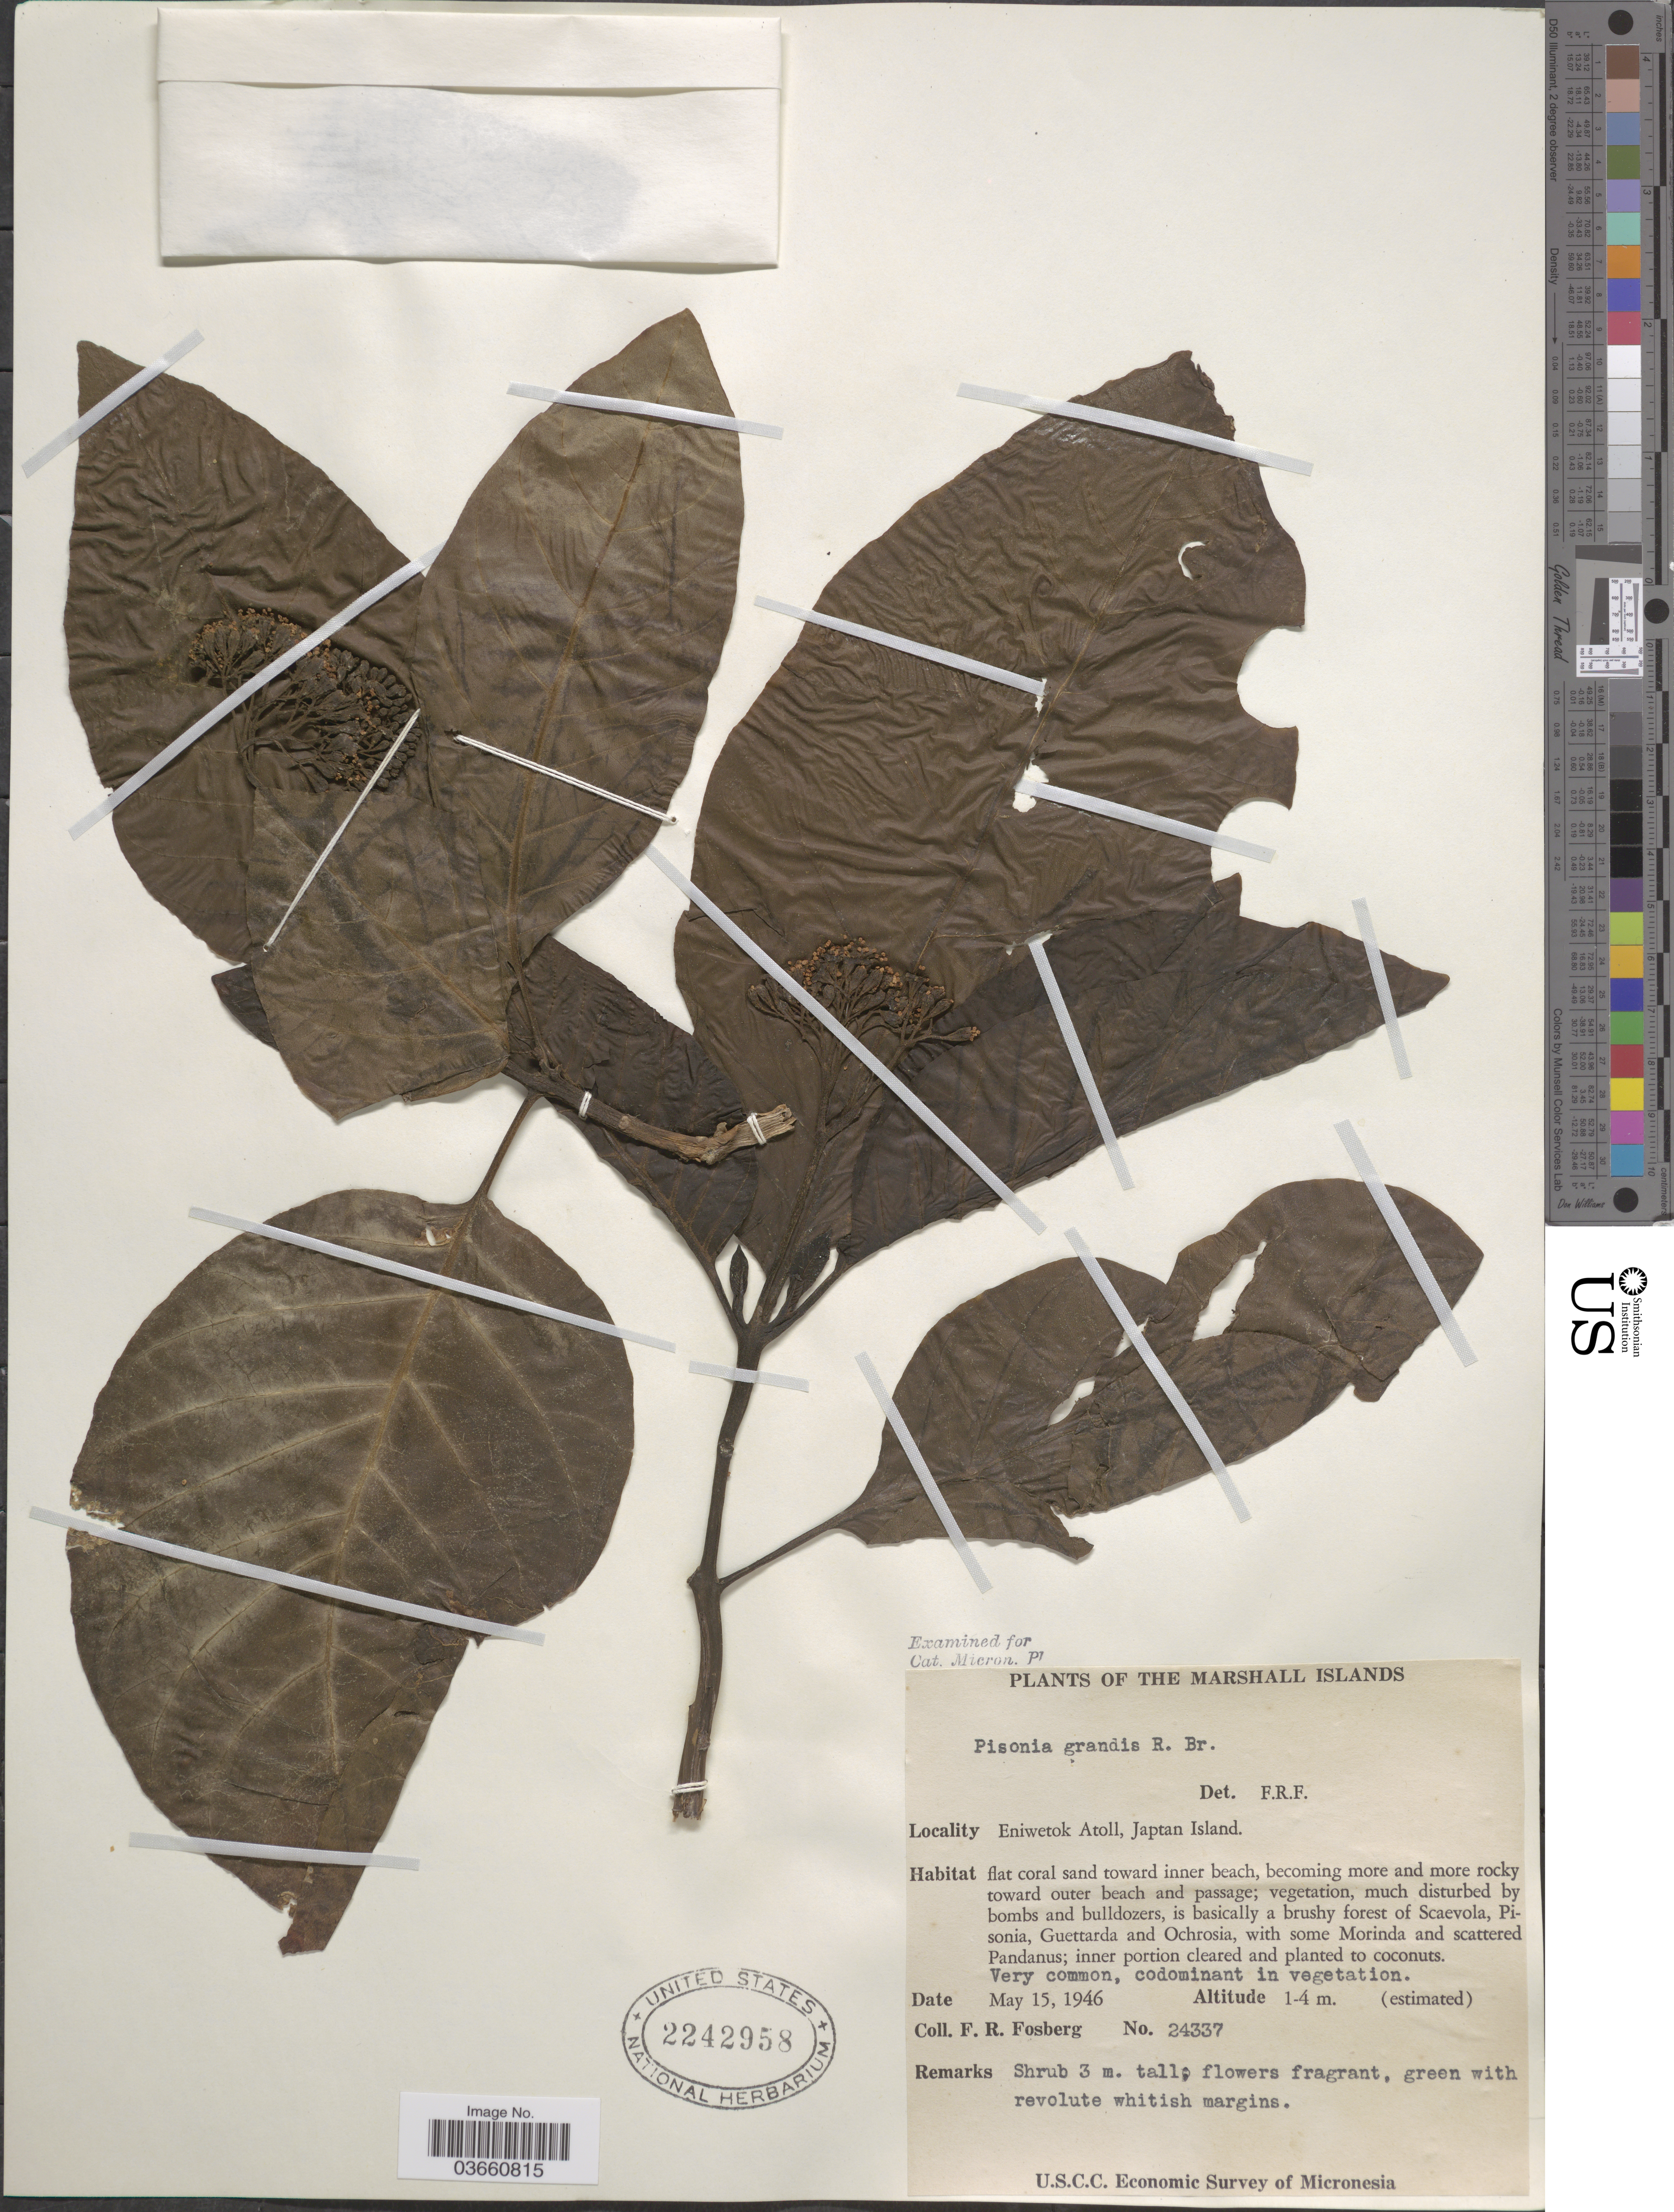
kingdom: Plantae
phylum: Tracheophyta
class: Magnoliopsida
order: Caryophyllales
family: Nyctaginaceae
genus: Pisonia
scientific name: Pisonia grandis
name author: R. Br.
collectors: F. R. Fosberg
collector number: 24337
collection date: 1946-05-15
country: Marshall Islands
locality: Eniwetok Atoll, Japtan Island.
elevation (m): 1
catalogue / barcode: US 2242958